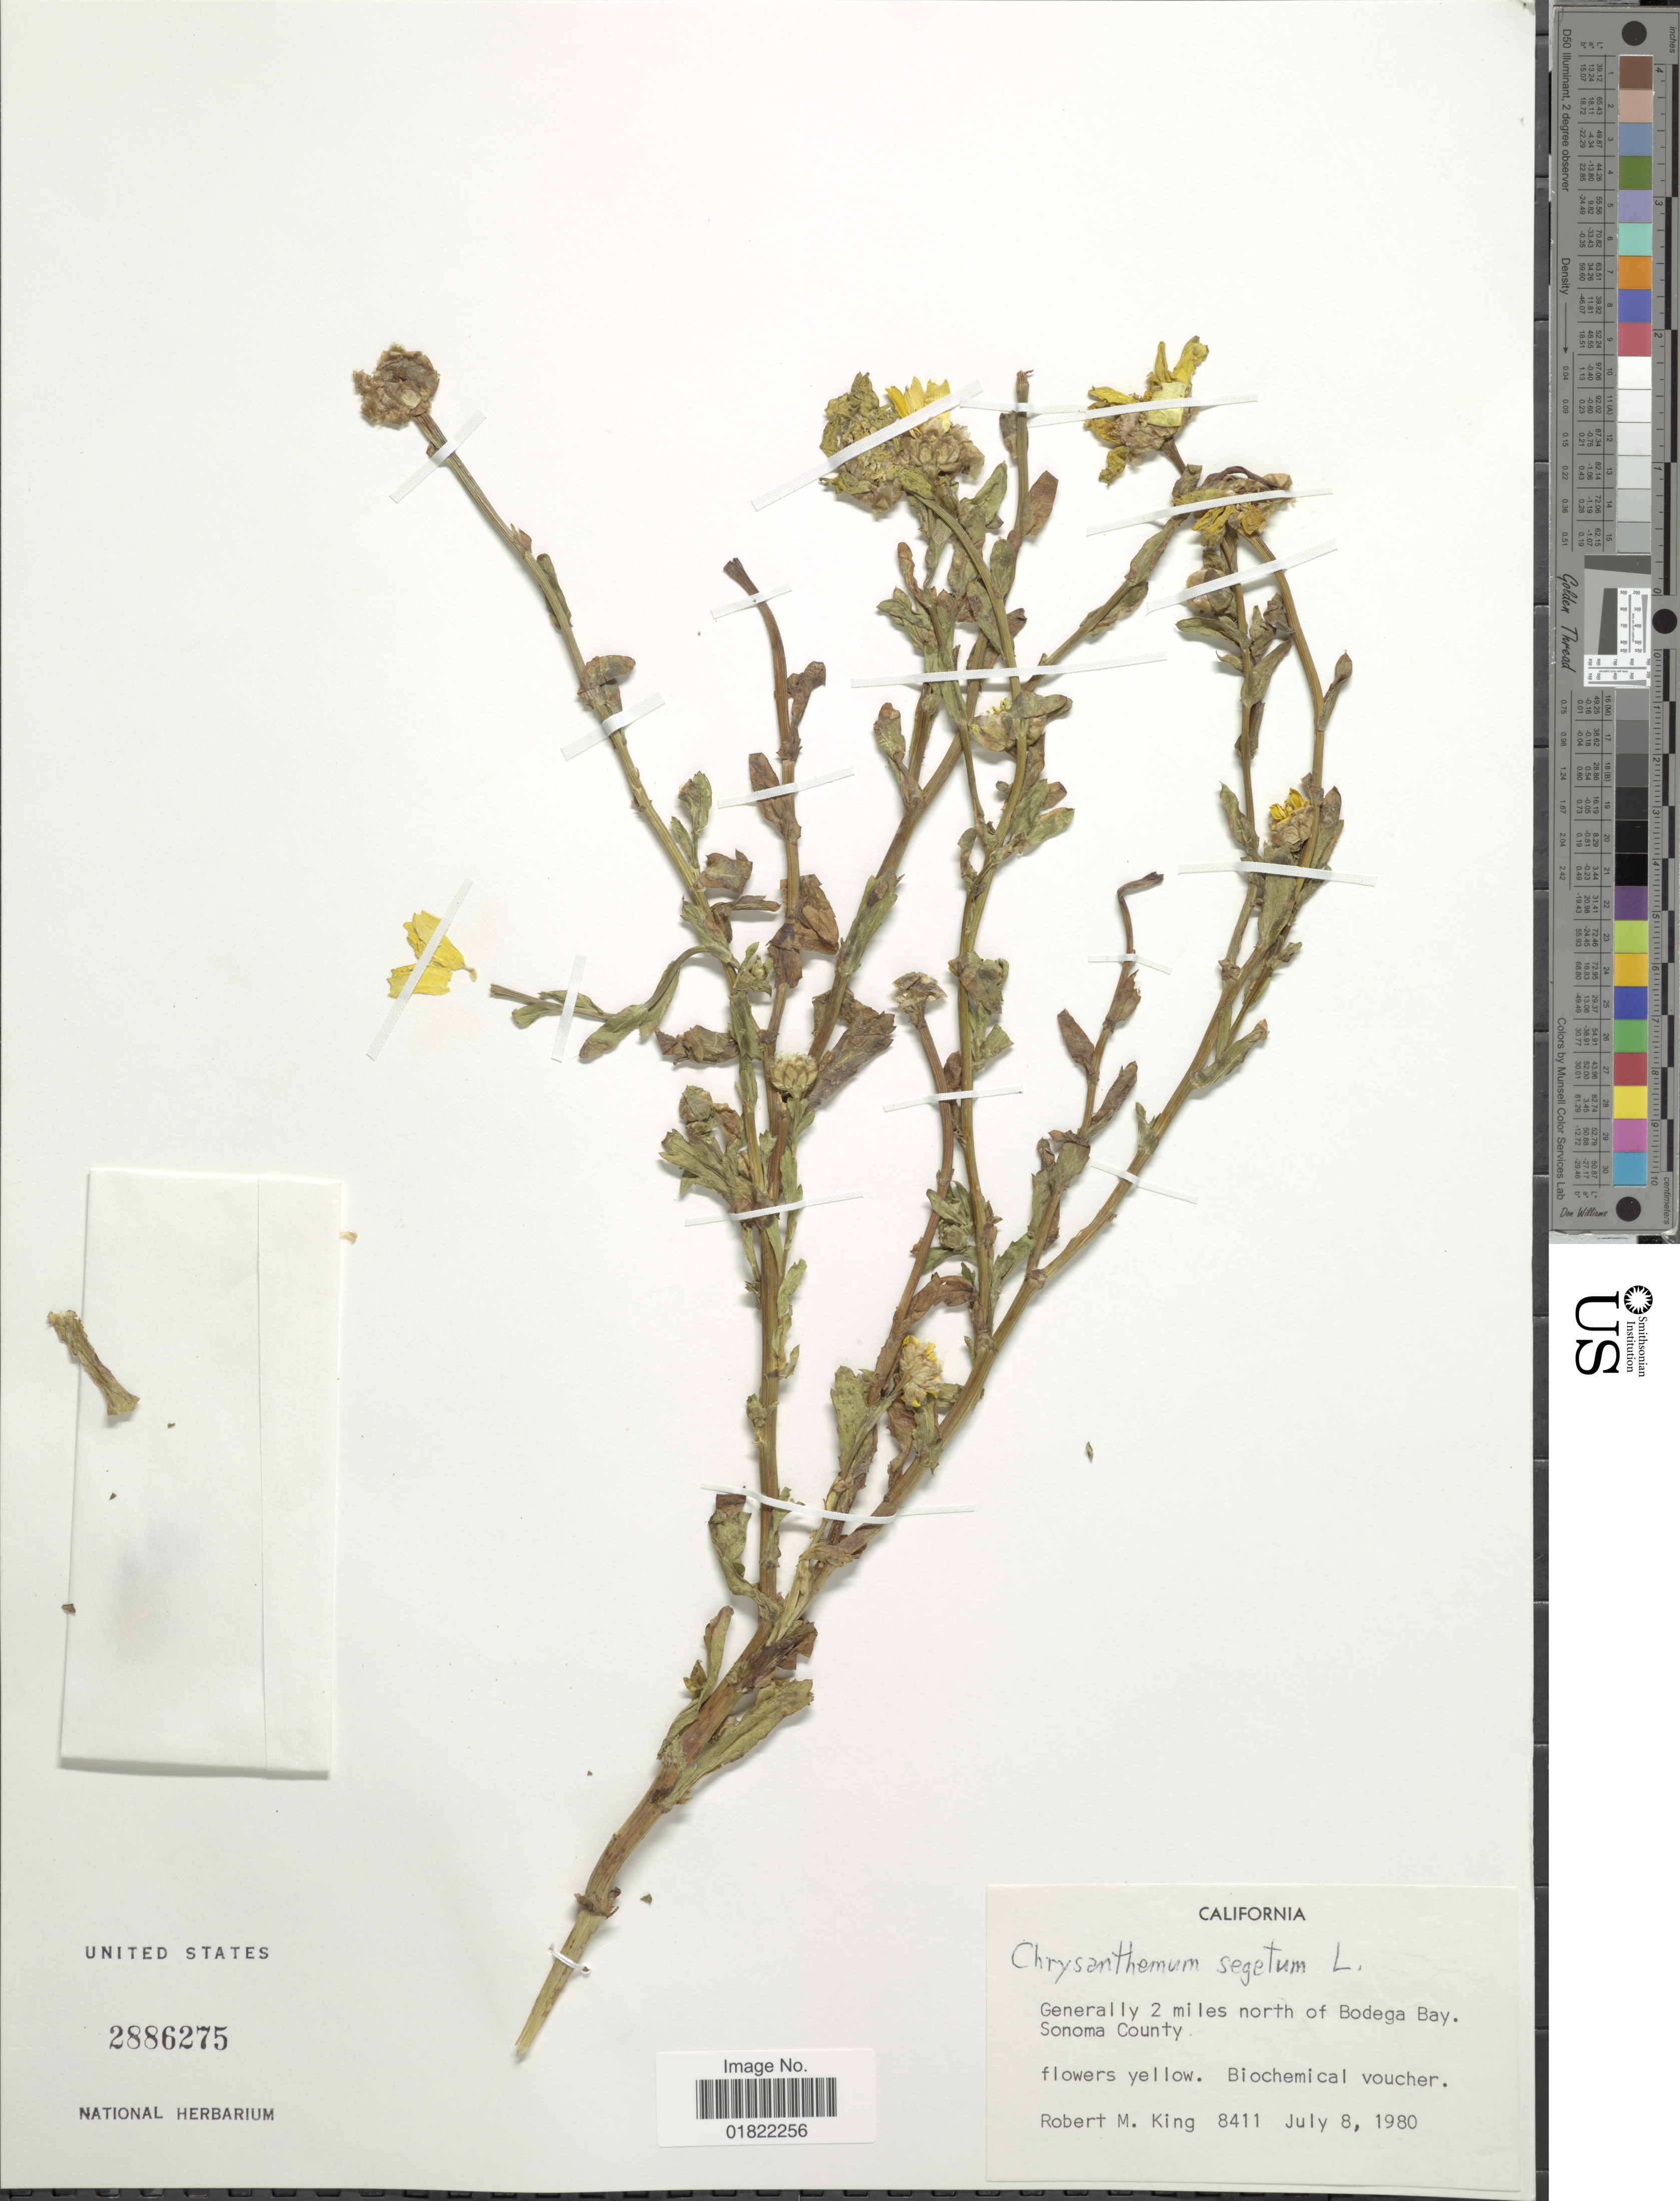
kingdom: Plantae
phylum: Tracheophyta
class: Magnoliopsida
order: Asterales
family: Asteraceae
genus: Chrysanthemum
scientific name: Chrysanthemum segetum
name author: L.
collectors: R. M. King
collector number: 8411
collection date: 1980-07-08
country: United States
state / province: California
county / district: Sonoma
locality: Generally 2 miles north of Bodega Bay, Sonoma County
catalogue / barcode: US 2886275